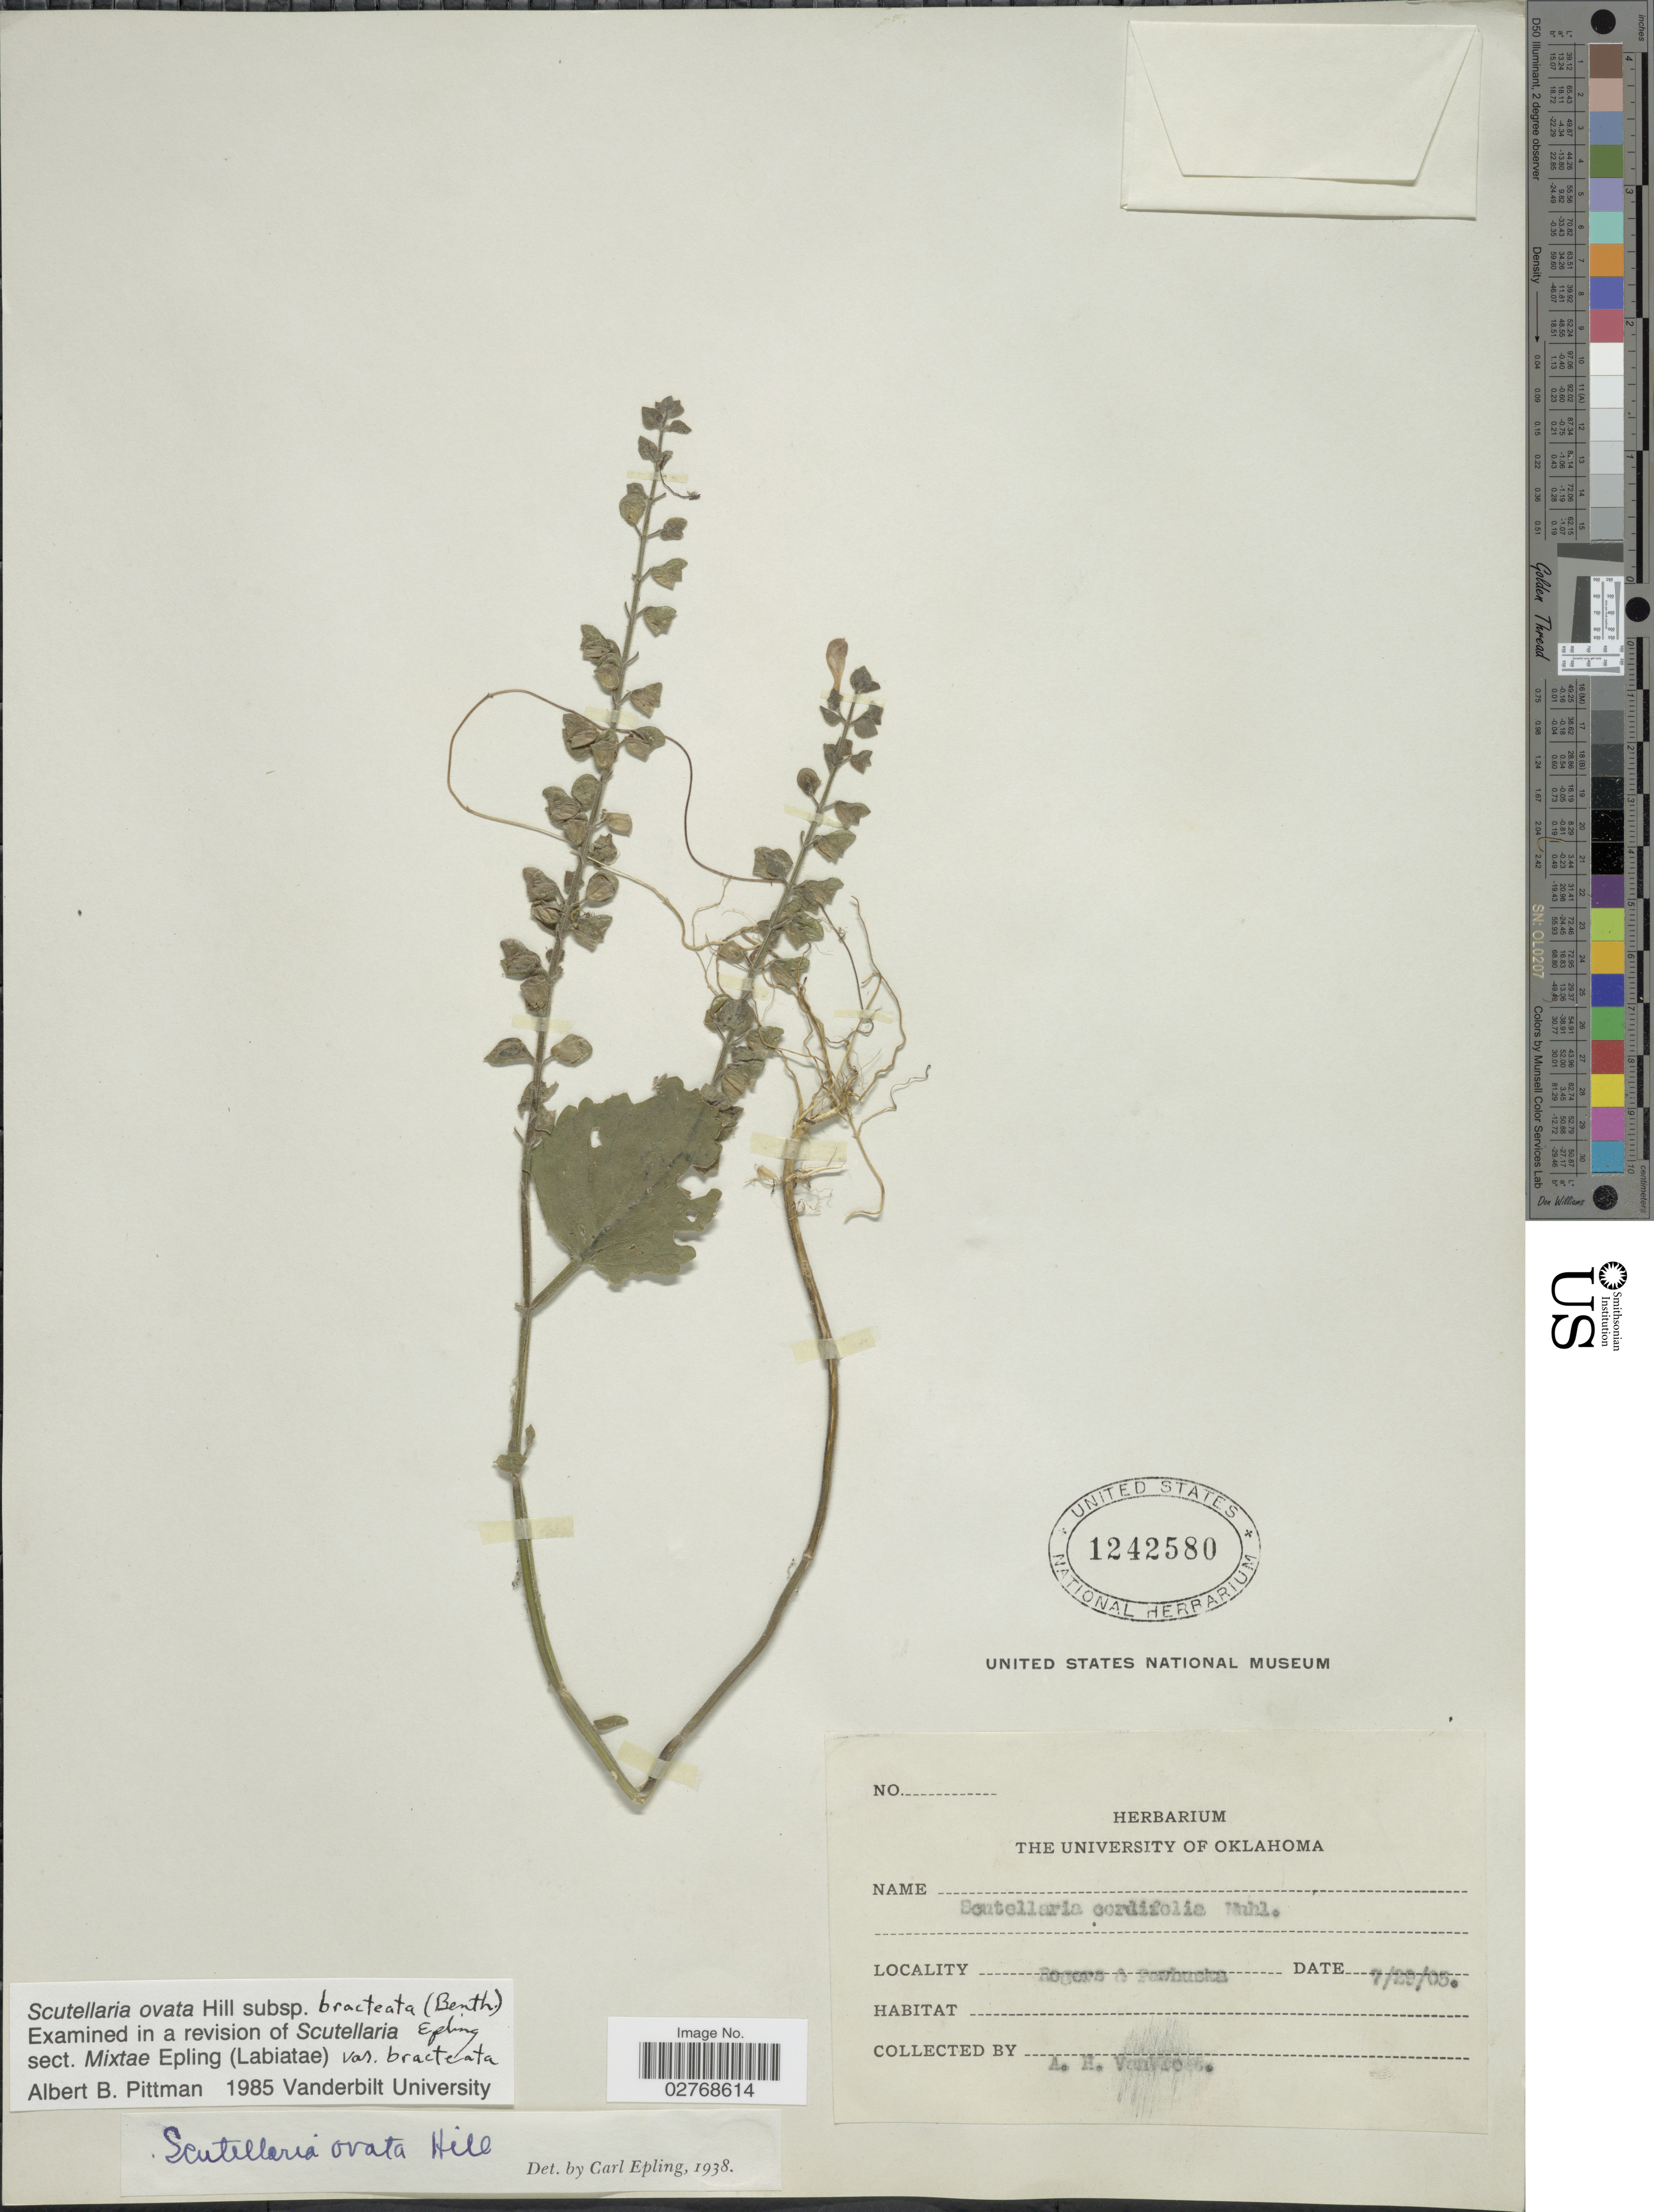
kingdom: Plantae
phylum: Tracheophyta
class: Magnoliopsida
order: Lamiales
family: Lamiaceae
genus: Scutellaria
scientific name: Scutellaria ovata subsp. bracteata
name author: (Benth.) Epling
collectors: A. H. Van Vleet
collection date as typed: Transcribed d/m/y: 29/7/5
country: United States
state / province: Oklahoma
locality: Rogers & Pawhuska.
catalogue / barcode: US 1242580